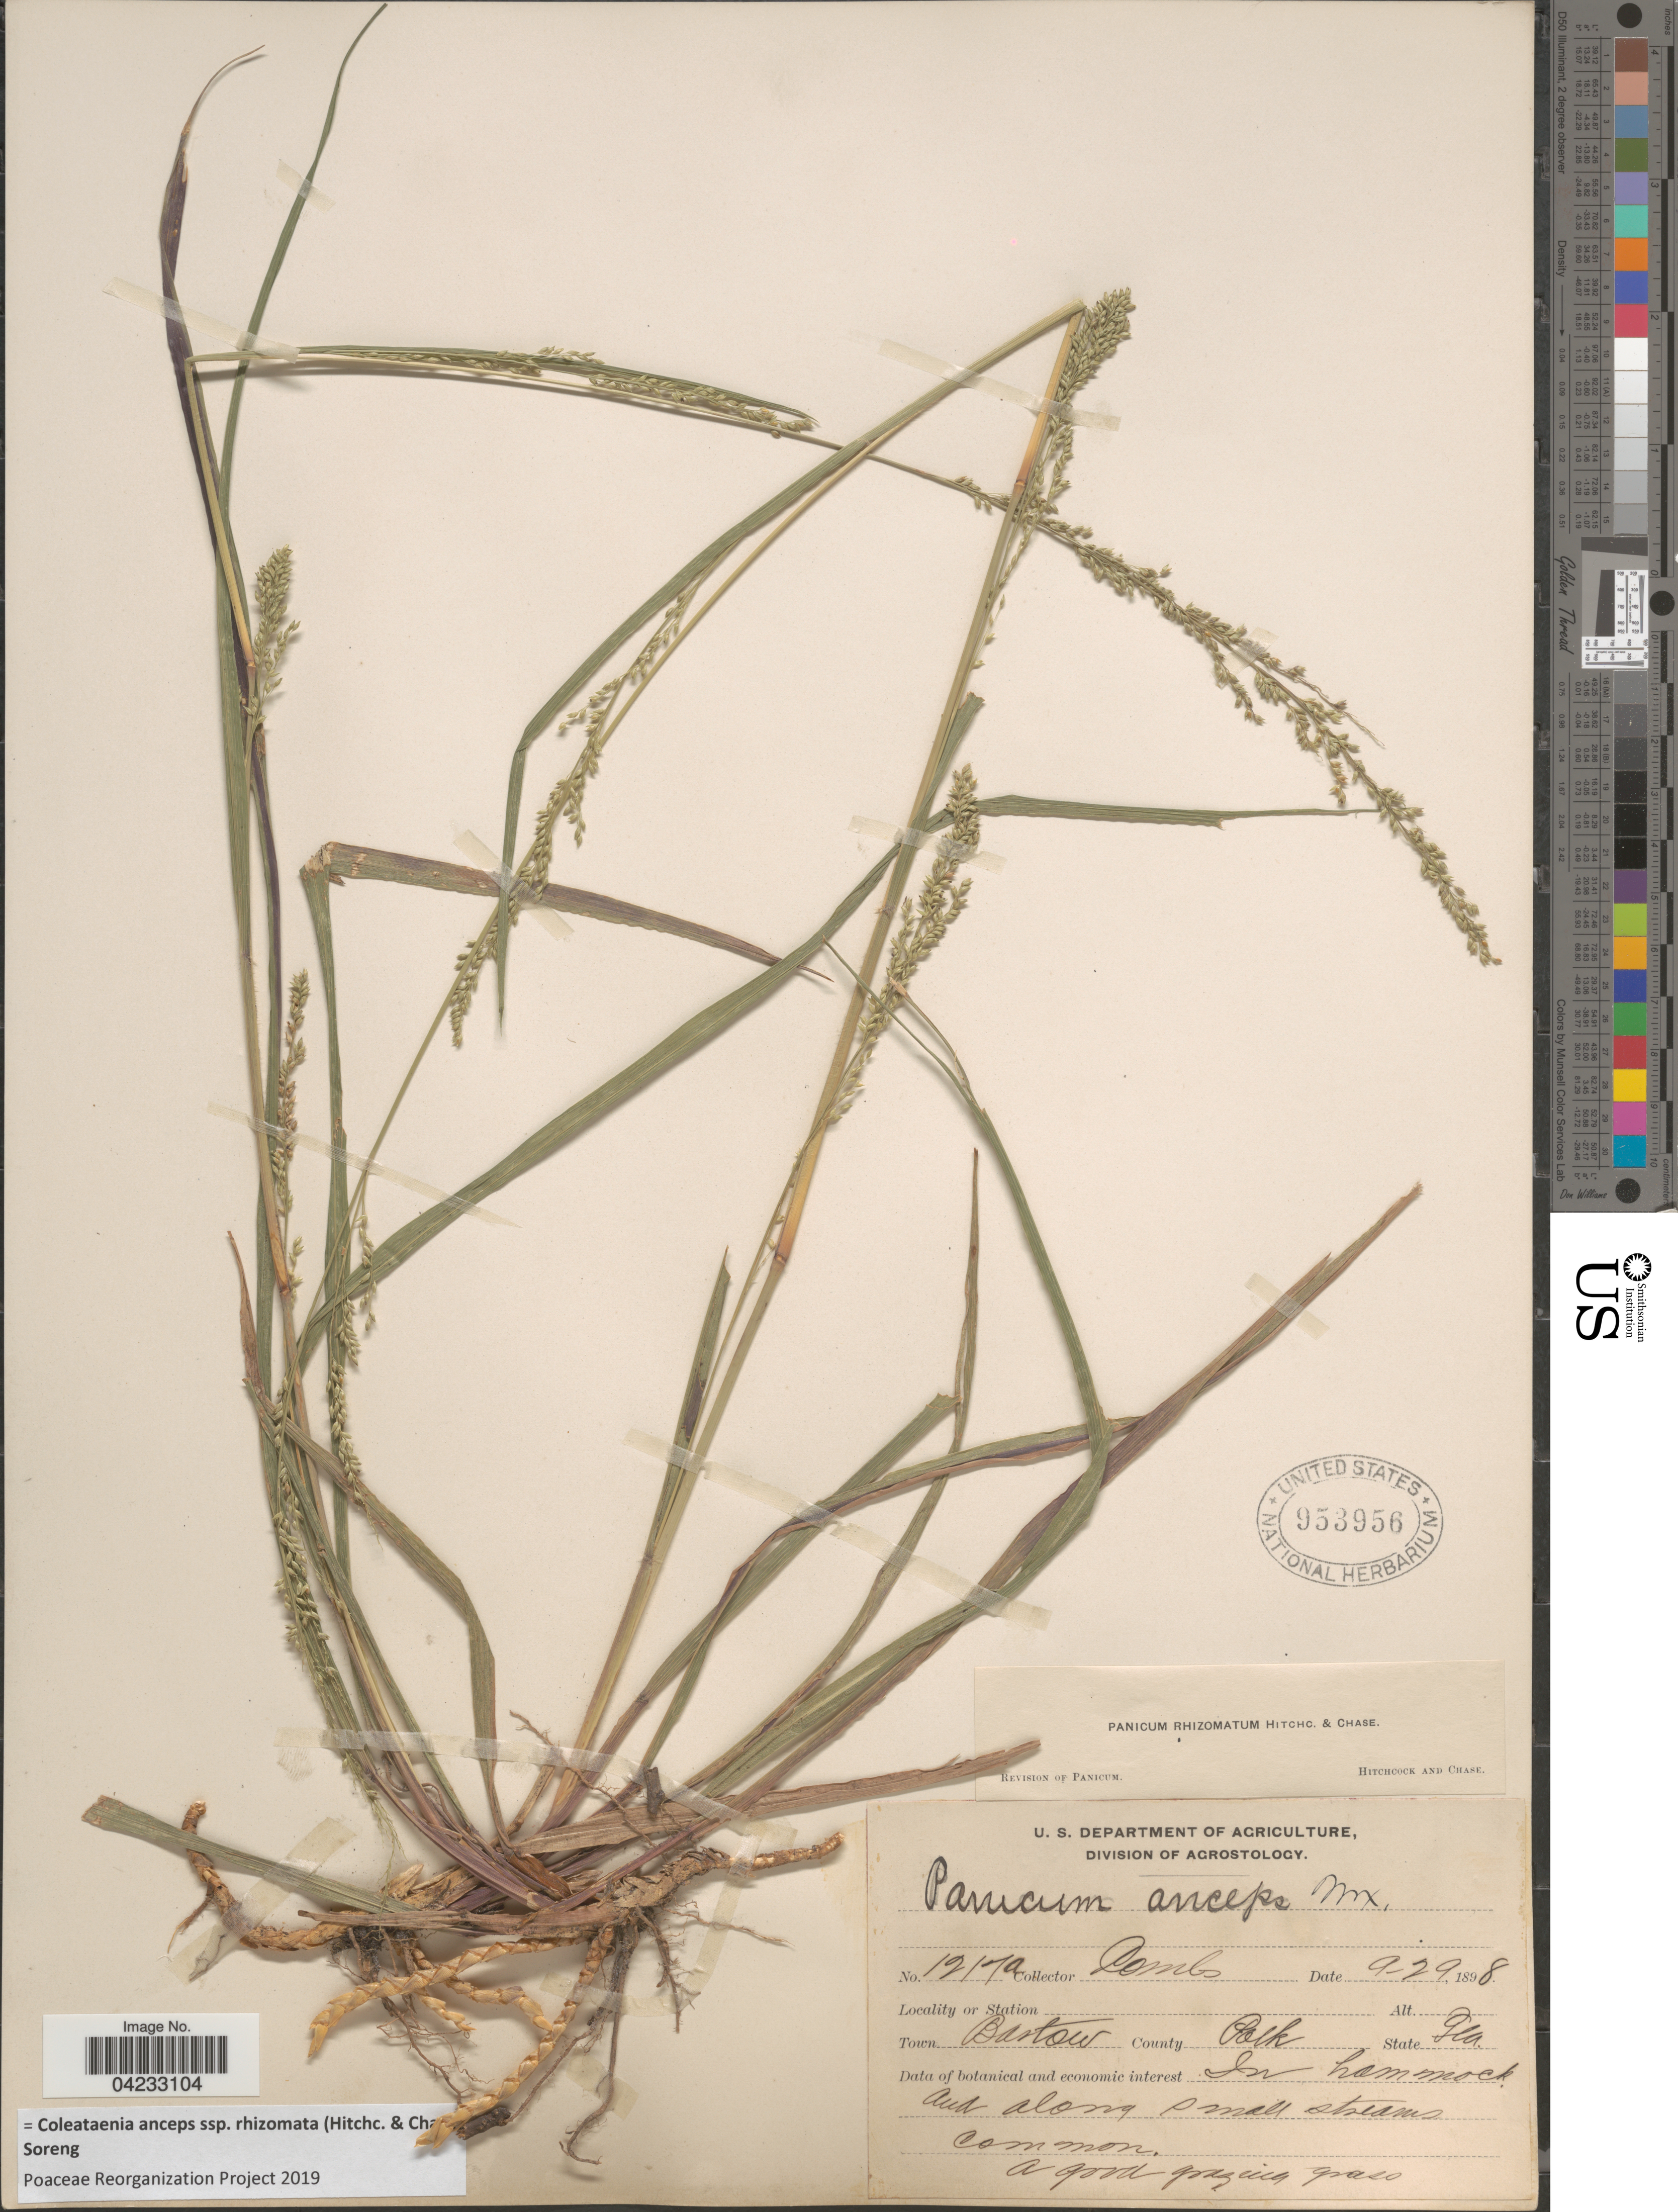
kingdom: Plantae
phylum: Tracheophyta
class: Liliopsida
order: Poales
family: Poaceae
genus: Coleataenia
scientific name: Coleataenia anceps subsp. rhizomata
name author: (Hitchc. & Chase) Soreng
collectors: -. Combs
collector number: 12170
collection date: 1898-09-29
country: United States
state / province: Florida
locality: Town Bartow. County Polk.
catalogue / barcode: US 953956